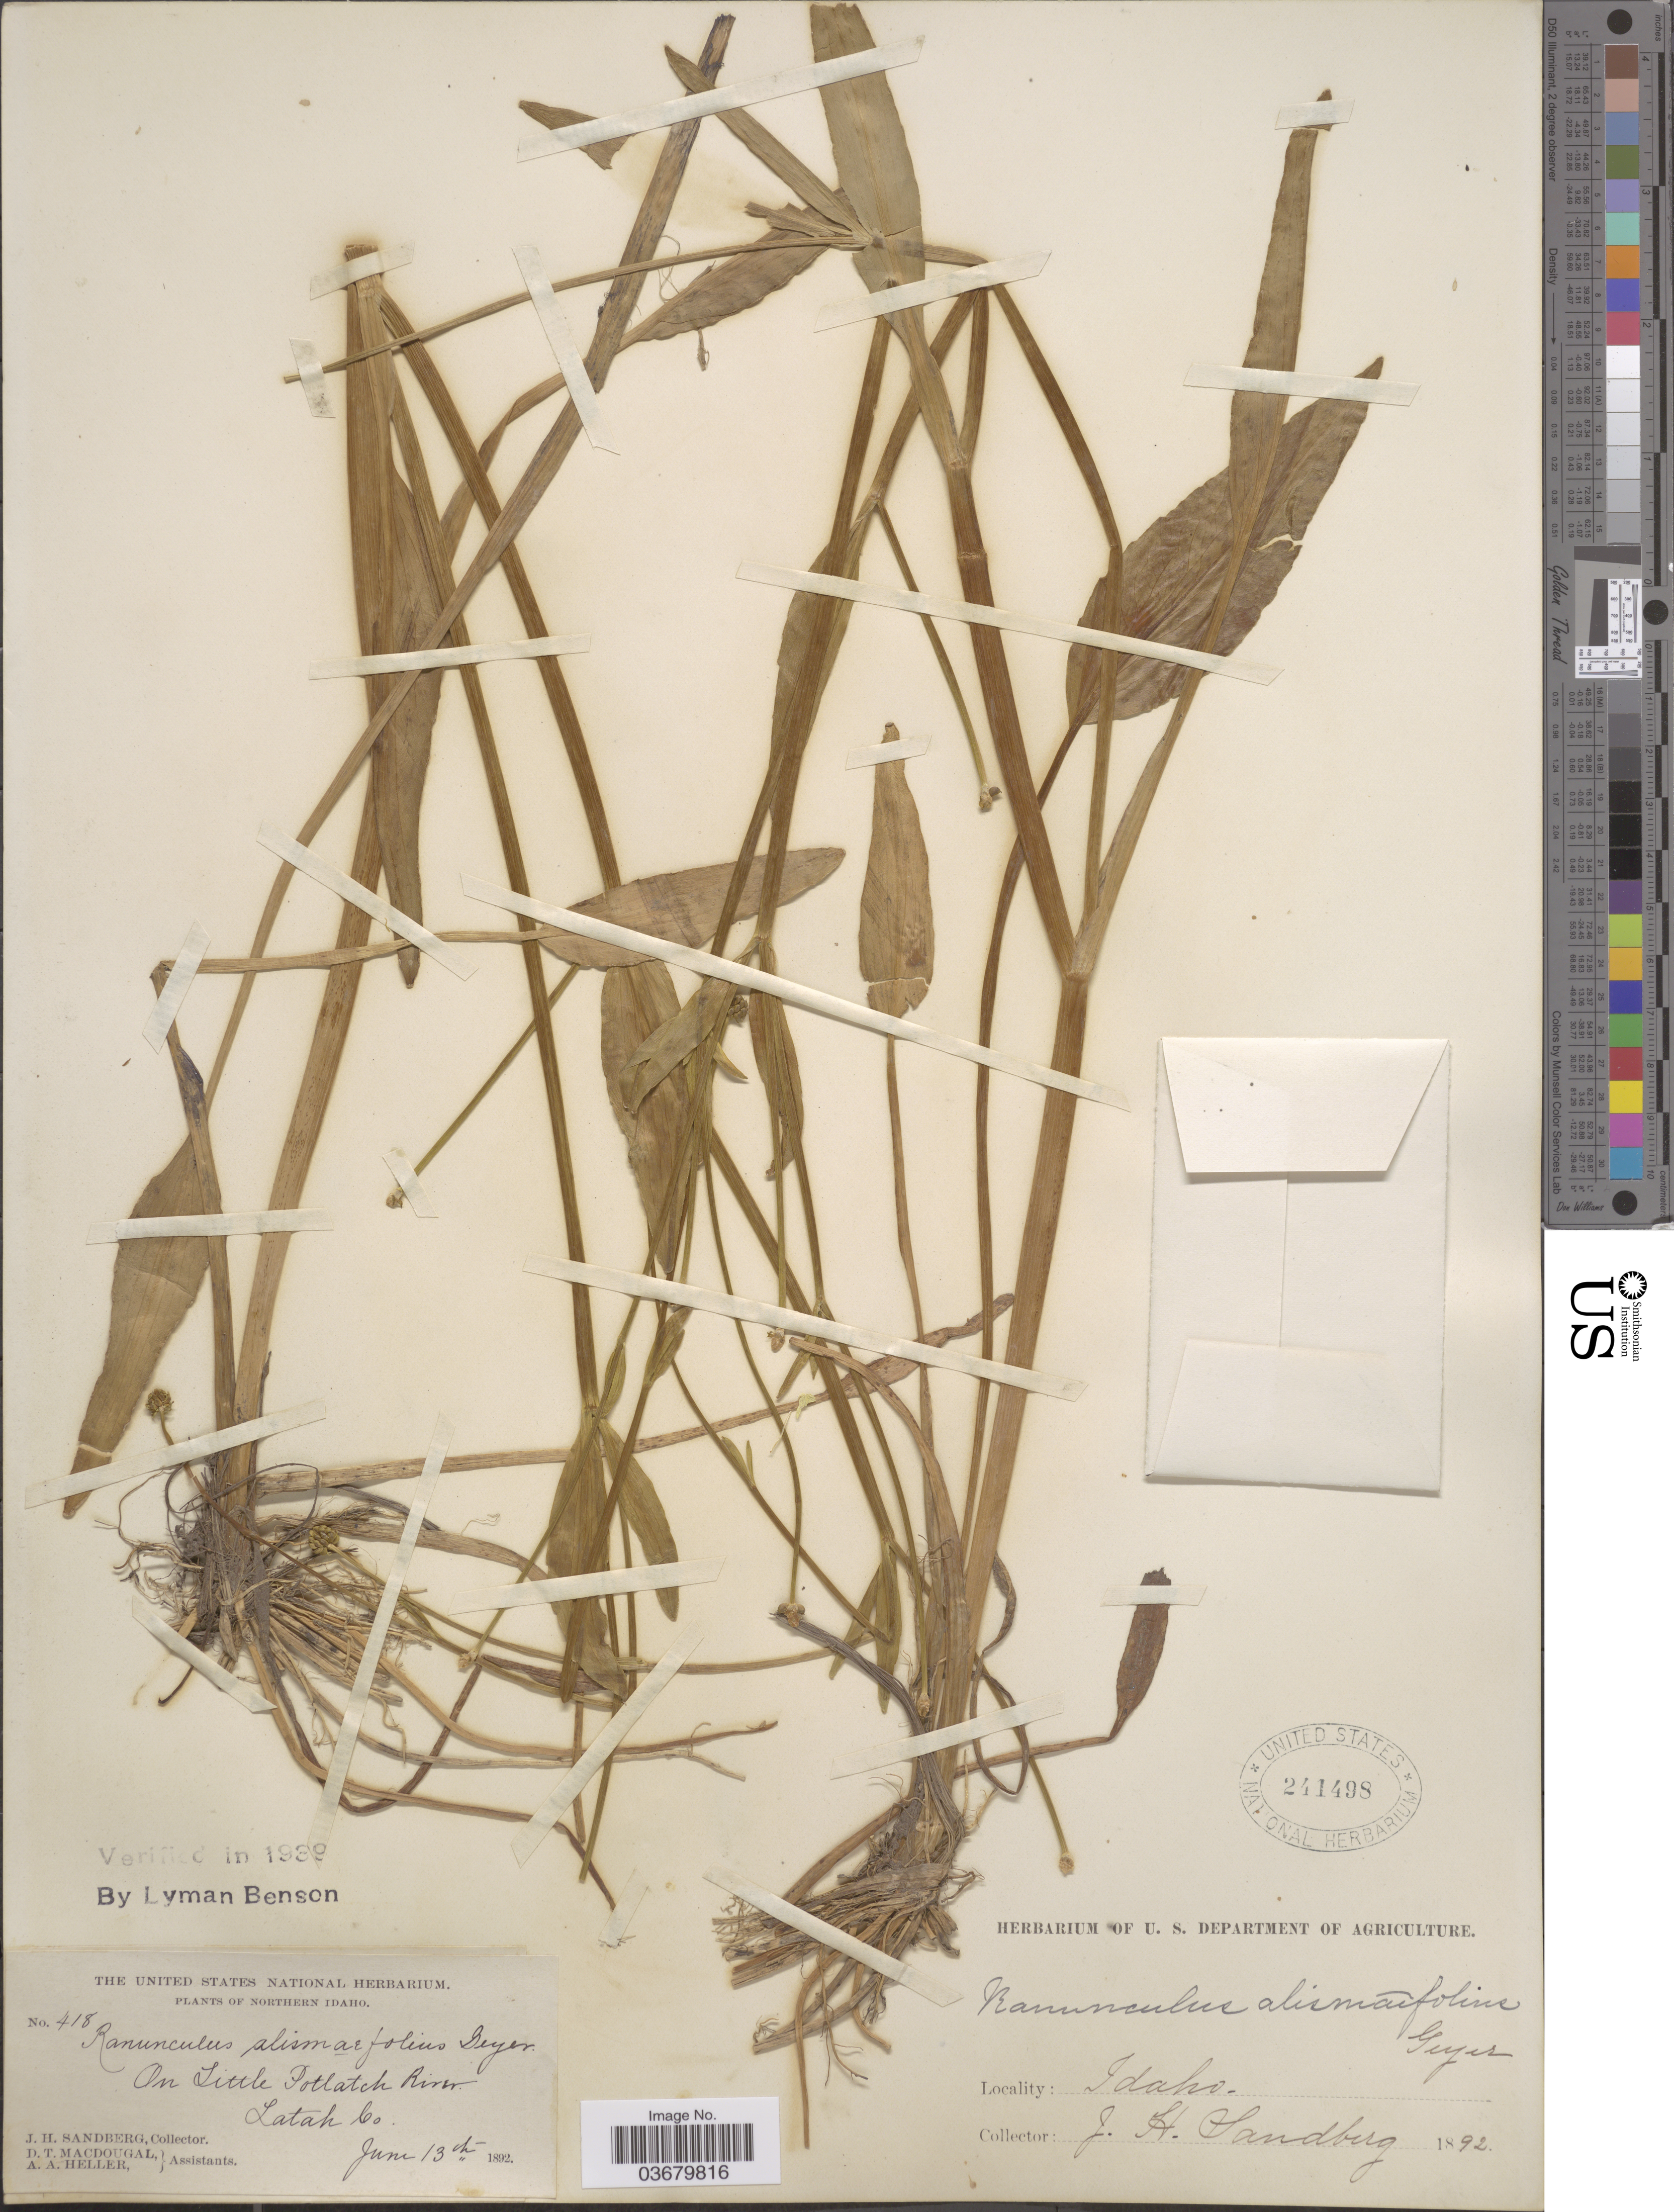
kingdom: Plantae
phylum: Tracheophyta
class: Magnoliopsida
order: Ranunculales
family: Ranunculaceae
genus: Ranunculus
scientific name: Ranunculus alismifolius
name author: Geyer ex Benth.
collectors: J. H. Sandberg, D. T. MacDougal & A. A. Heller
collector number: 418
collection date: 1892-06-13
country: United States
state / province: Idaho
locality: Northern Idaho. On Little Potlatch River. Latah Co.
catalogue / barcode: US 241498